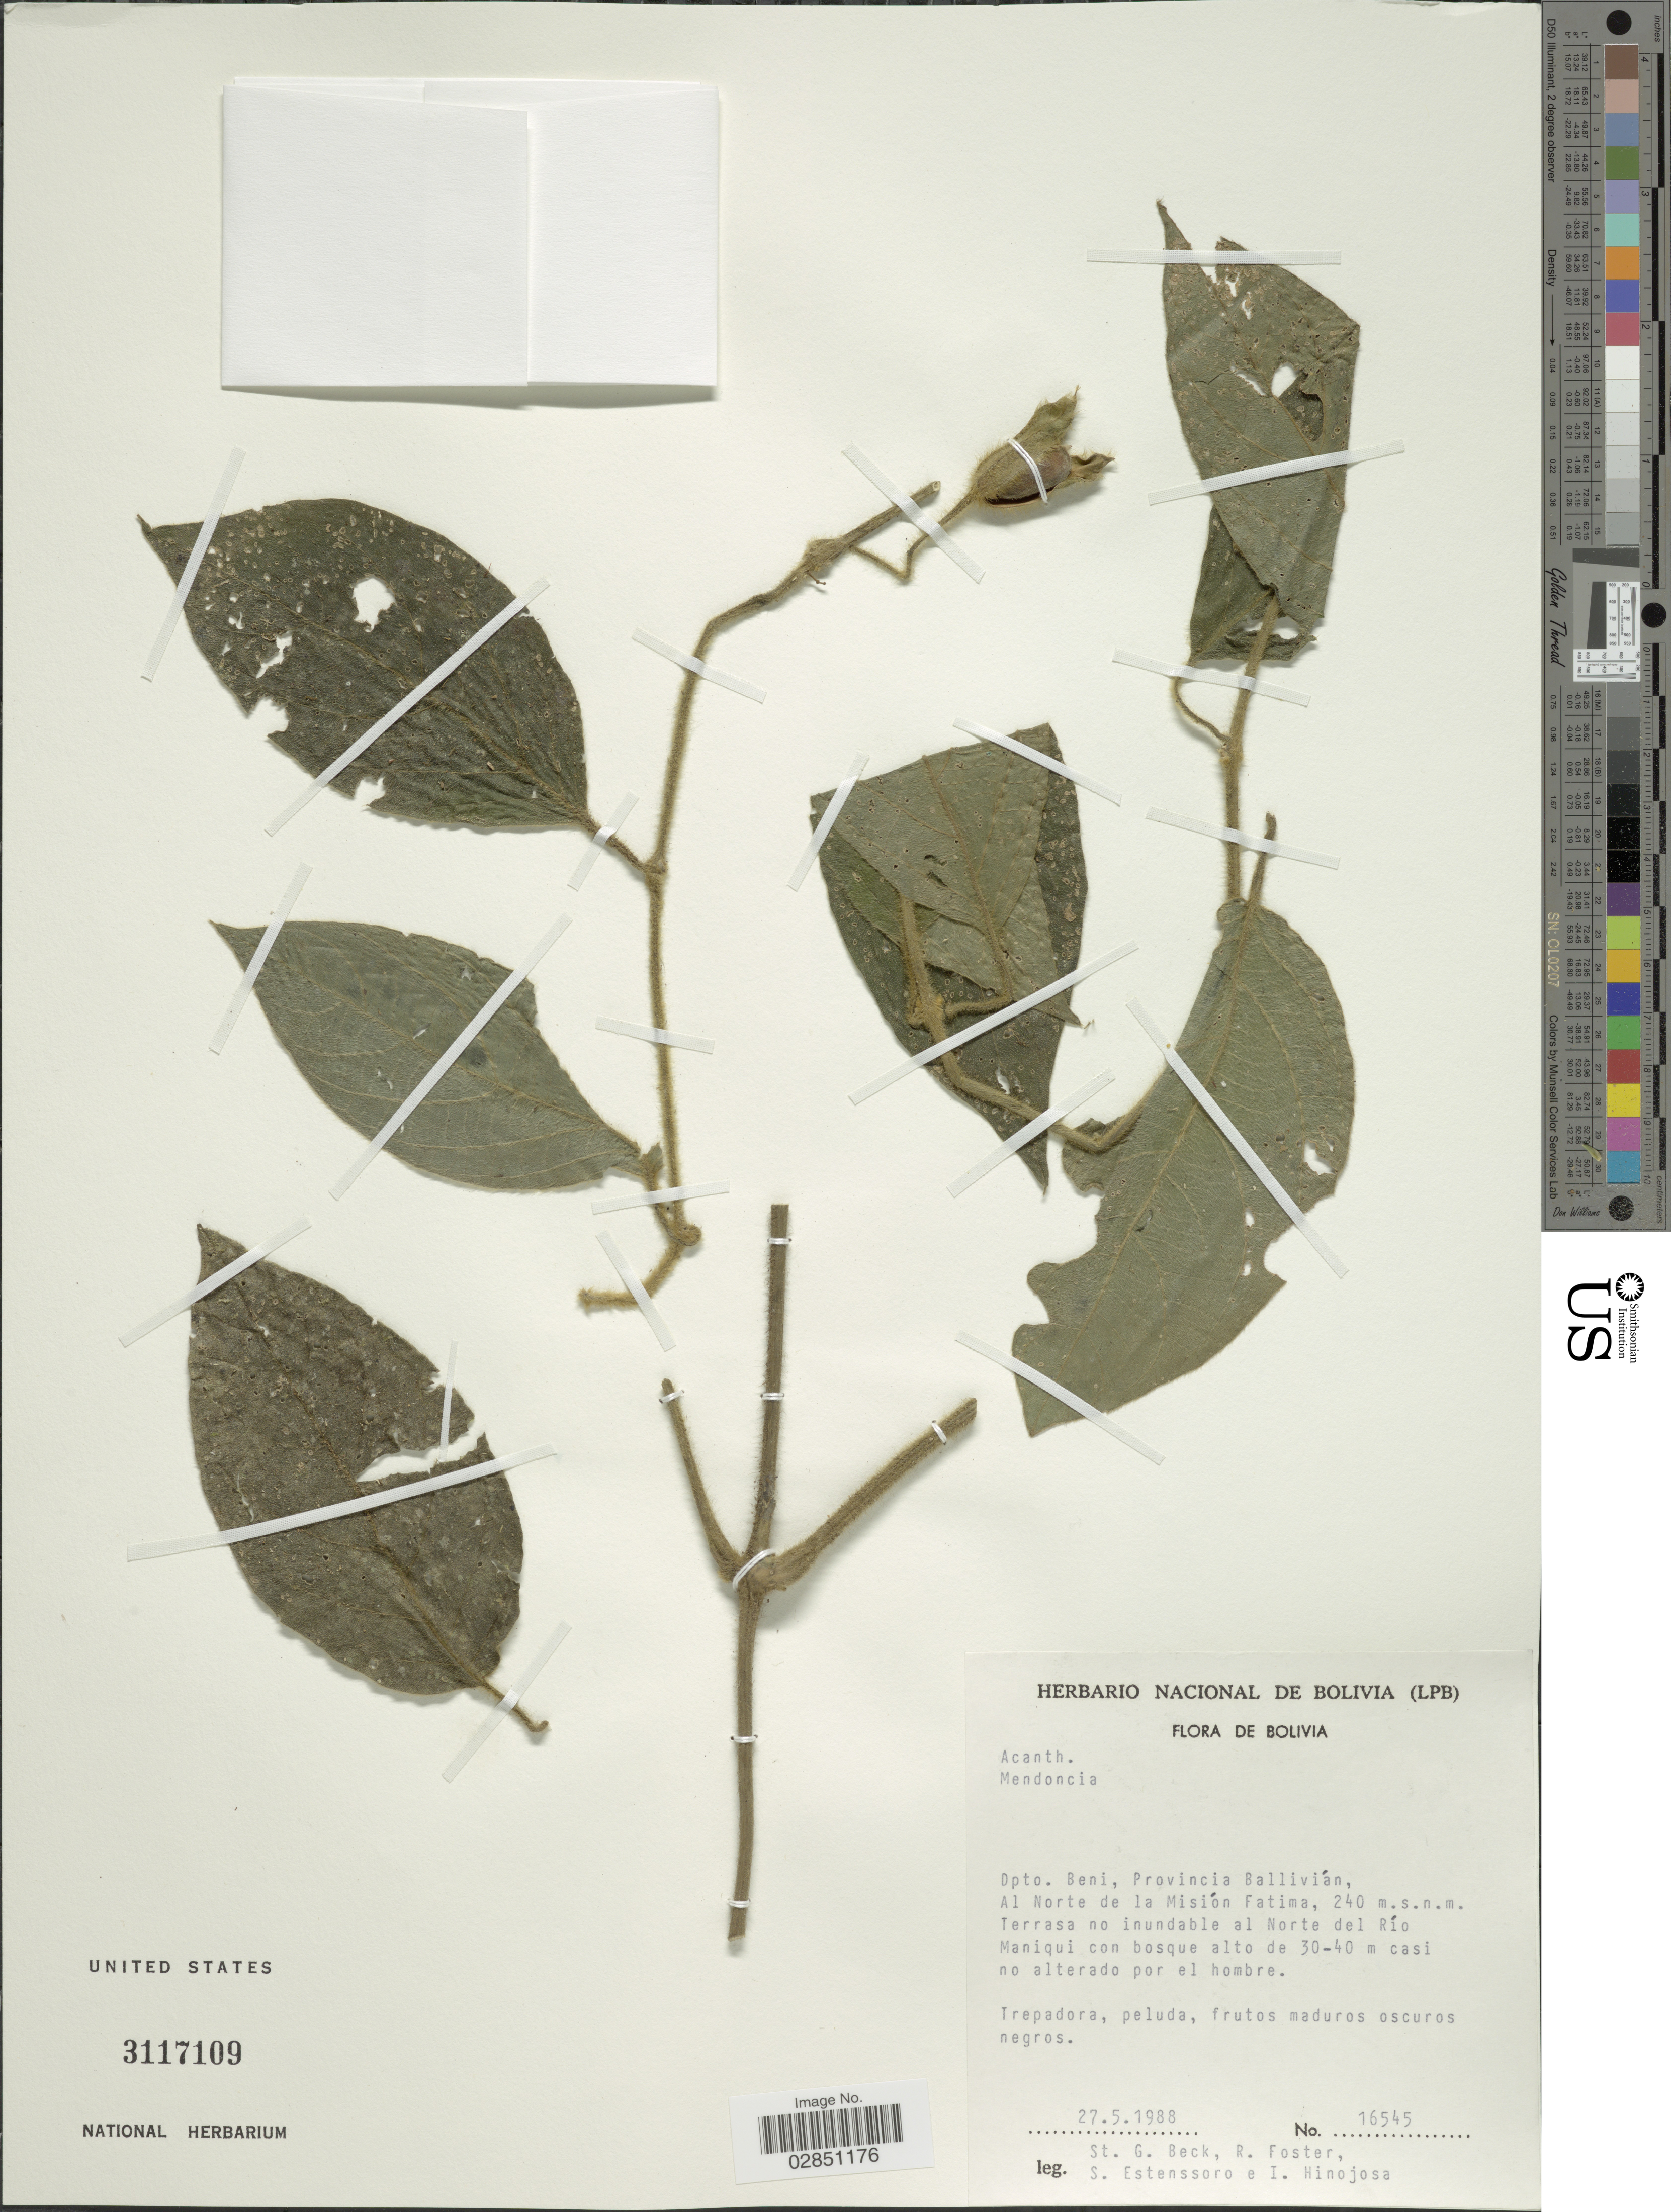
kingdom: Plantae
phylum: Tracheophyta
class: Magnoliopsida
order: Lamiales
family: Acanthaceae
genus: Mendoncia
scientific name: Mendoncia lindavii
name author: Rusby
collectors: S. G. Beck, R. Foster, S. Estenssoro & I. Hinojosa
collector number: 16545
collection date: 1988-05-27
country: Bolivia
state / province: Beni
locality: Provincia Ballivián, Al Norte de la Misión Fatima. Terrasa no inundable al Norte del Río Maniqui.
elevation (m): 240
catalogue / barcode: US 3117109